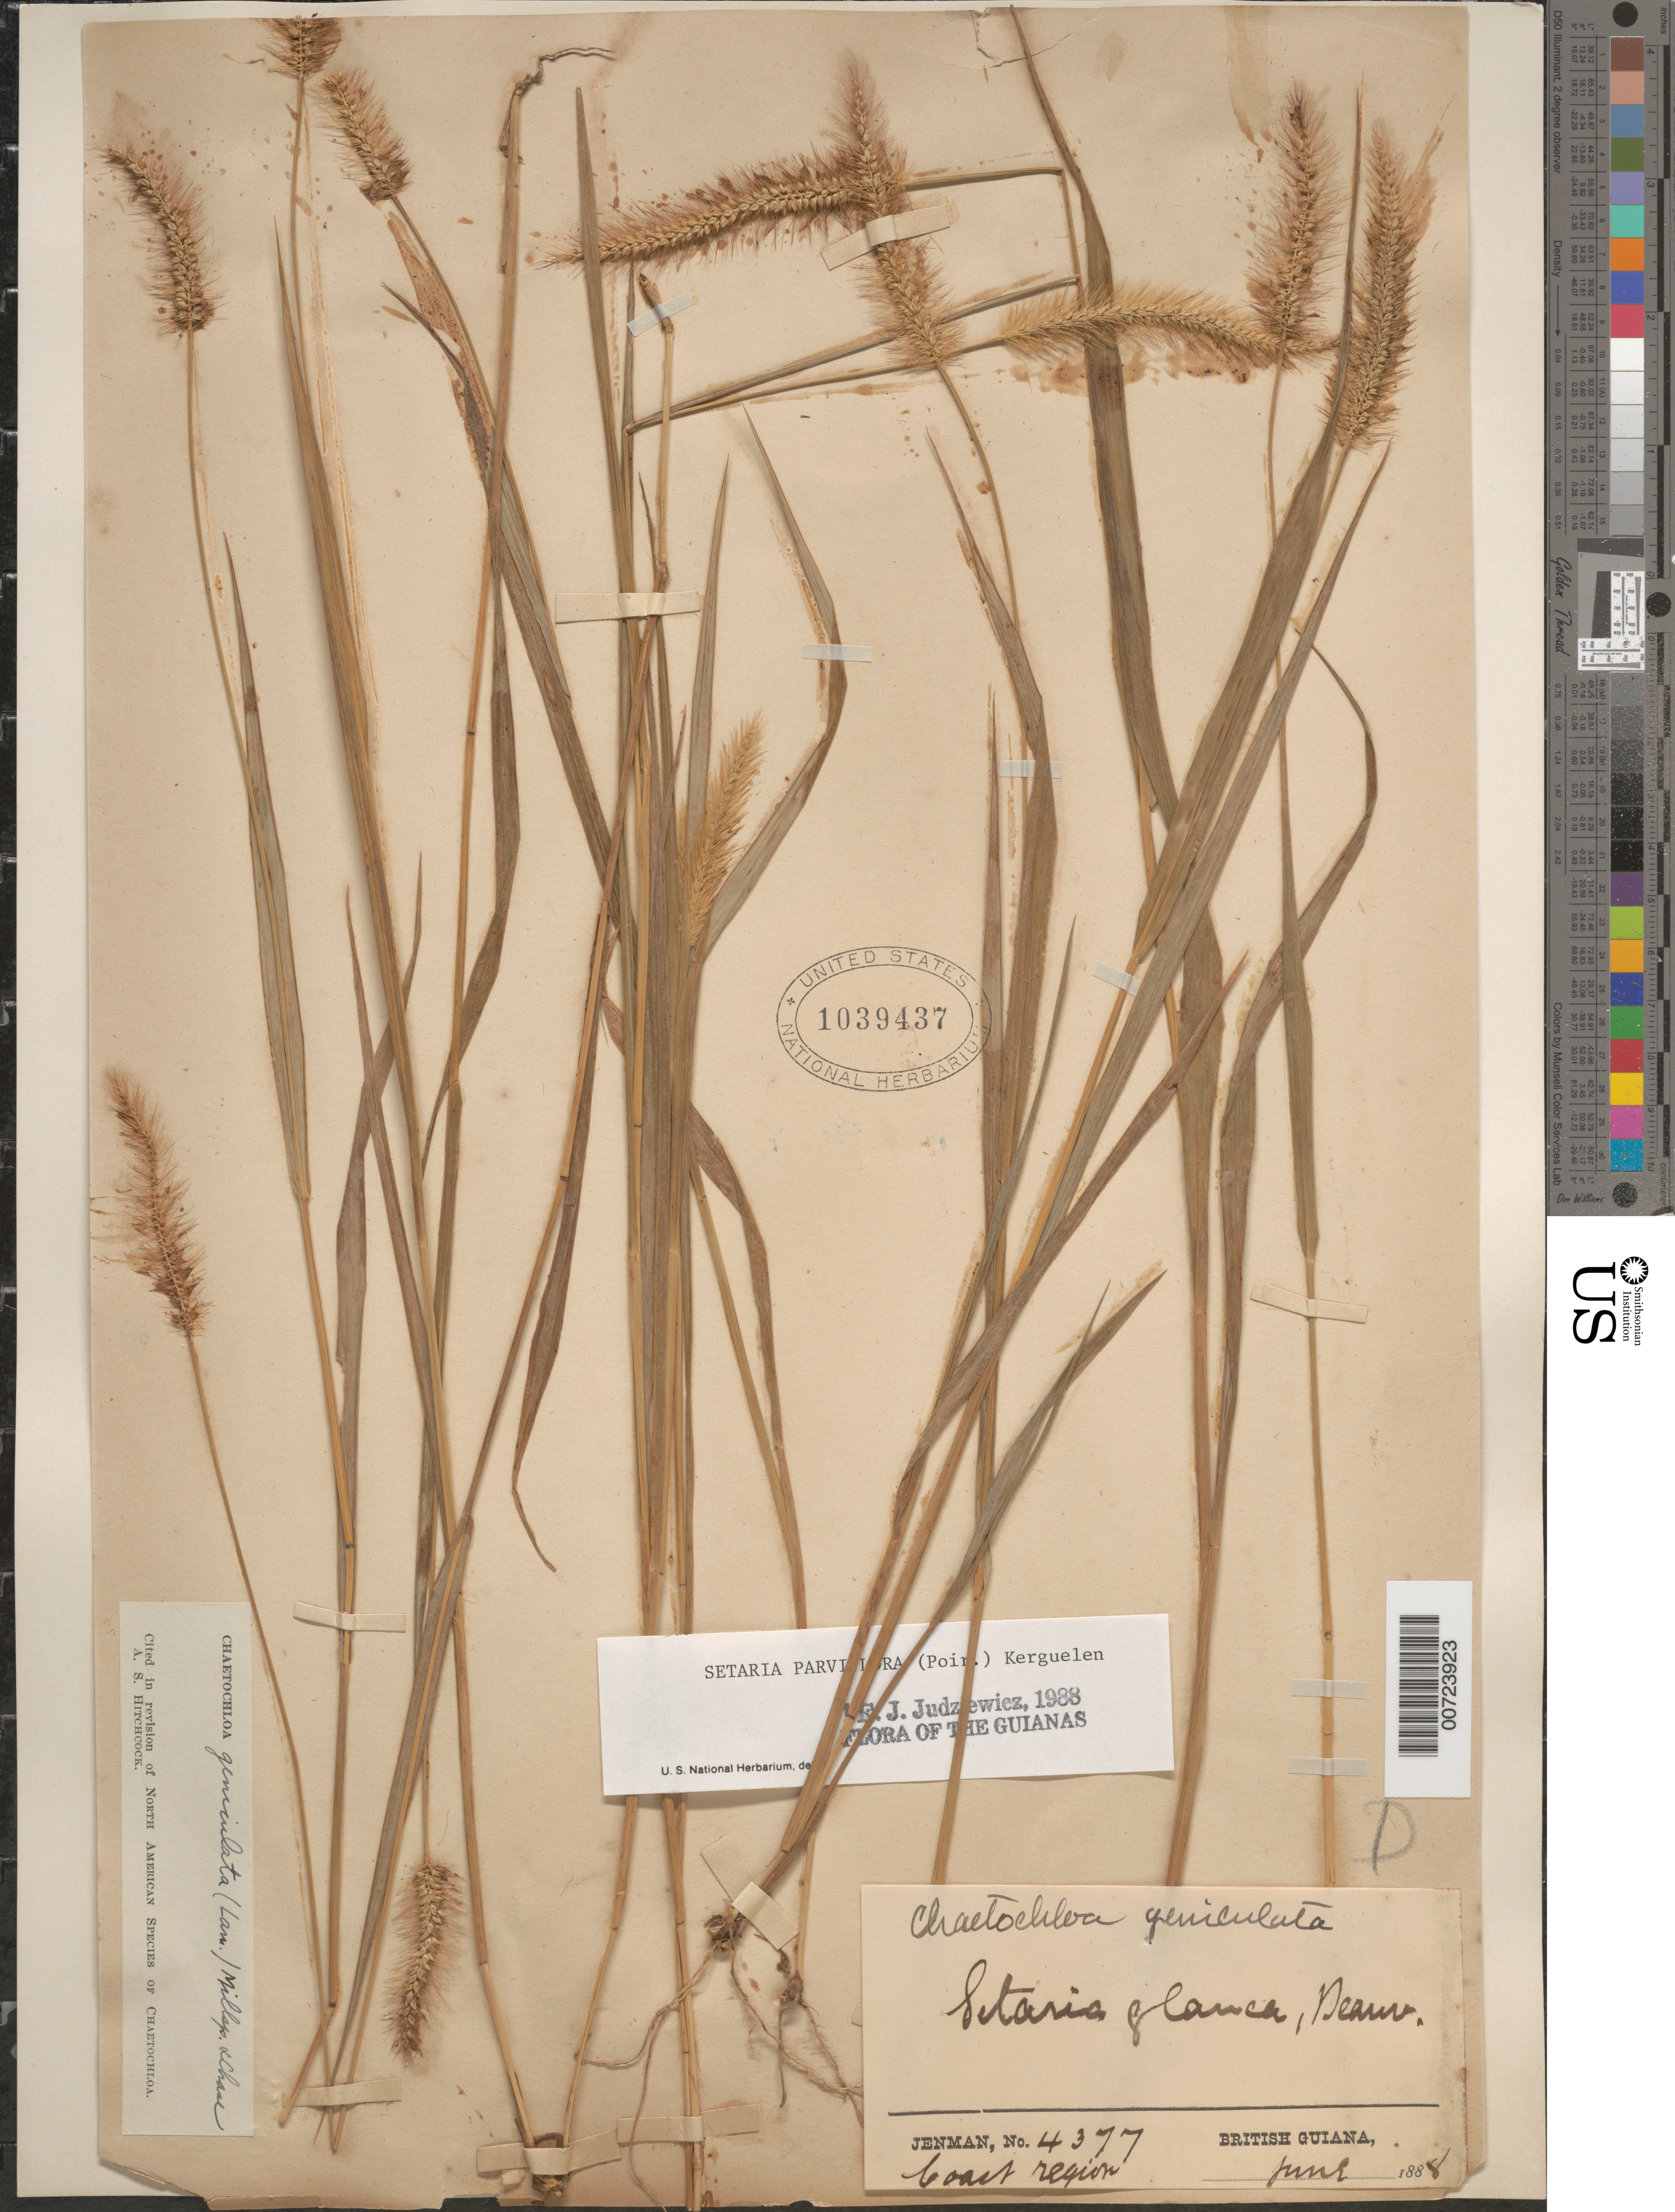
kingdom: Plantae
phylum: Tracheophyta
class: Liliopsida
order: Poales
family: Poaceae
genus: Setaria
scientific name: Setaria parviflora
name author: (Poir.) Kerguélen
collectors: -. Jenman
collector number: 4377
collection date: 1888-06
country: Guyana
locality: British Guiana. Coast region.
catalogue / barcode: US 1039437